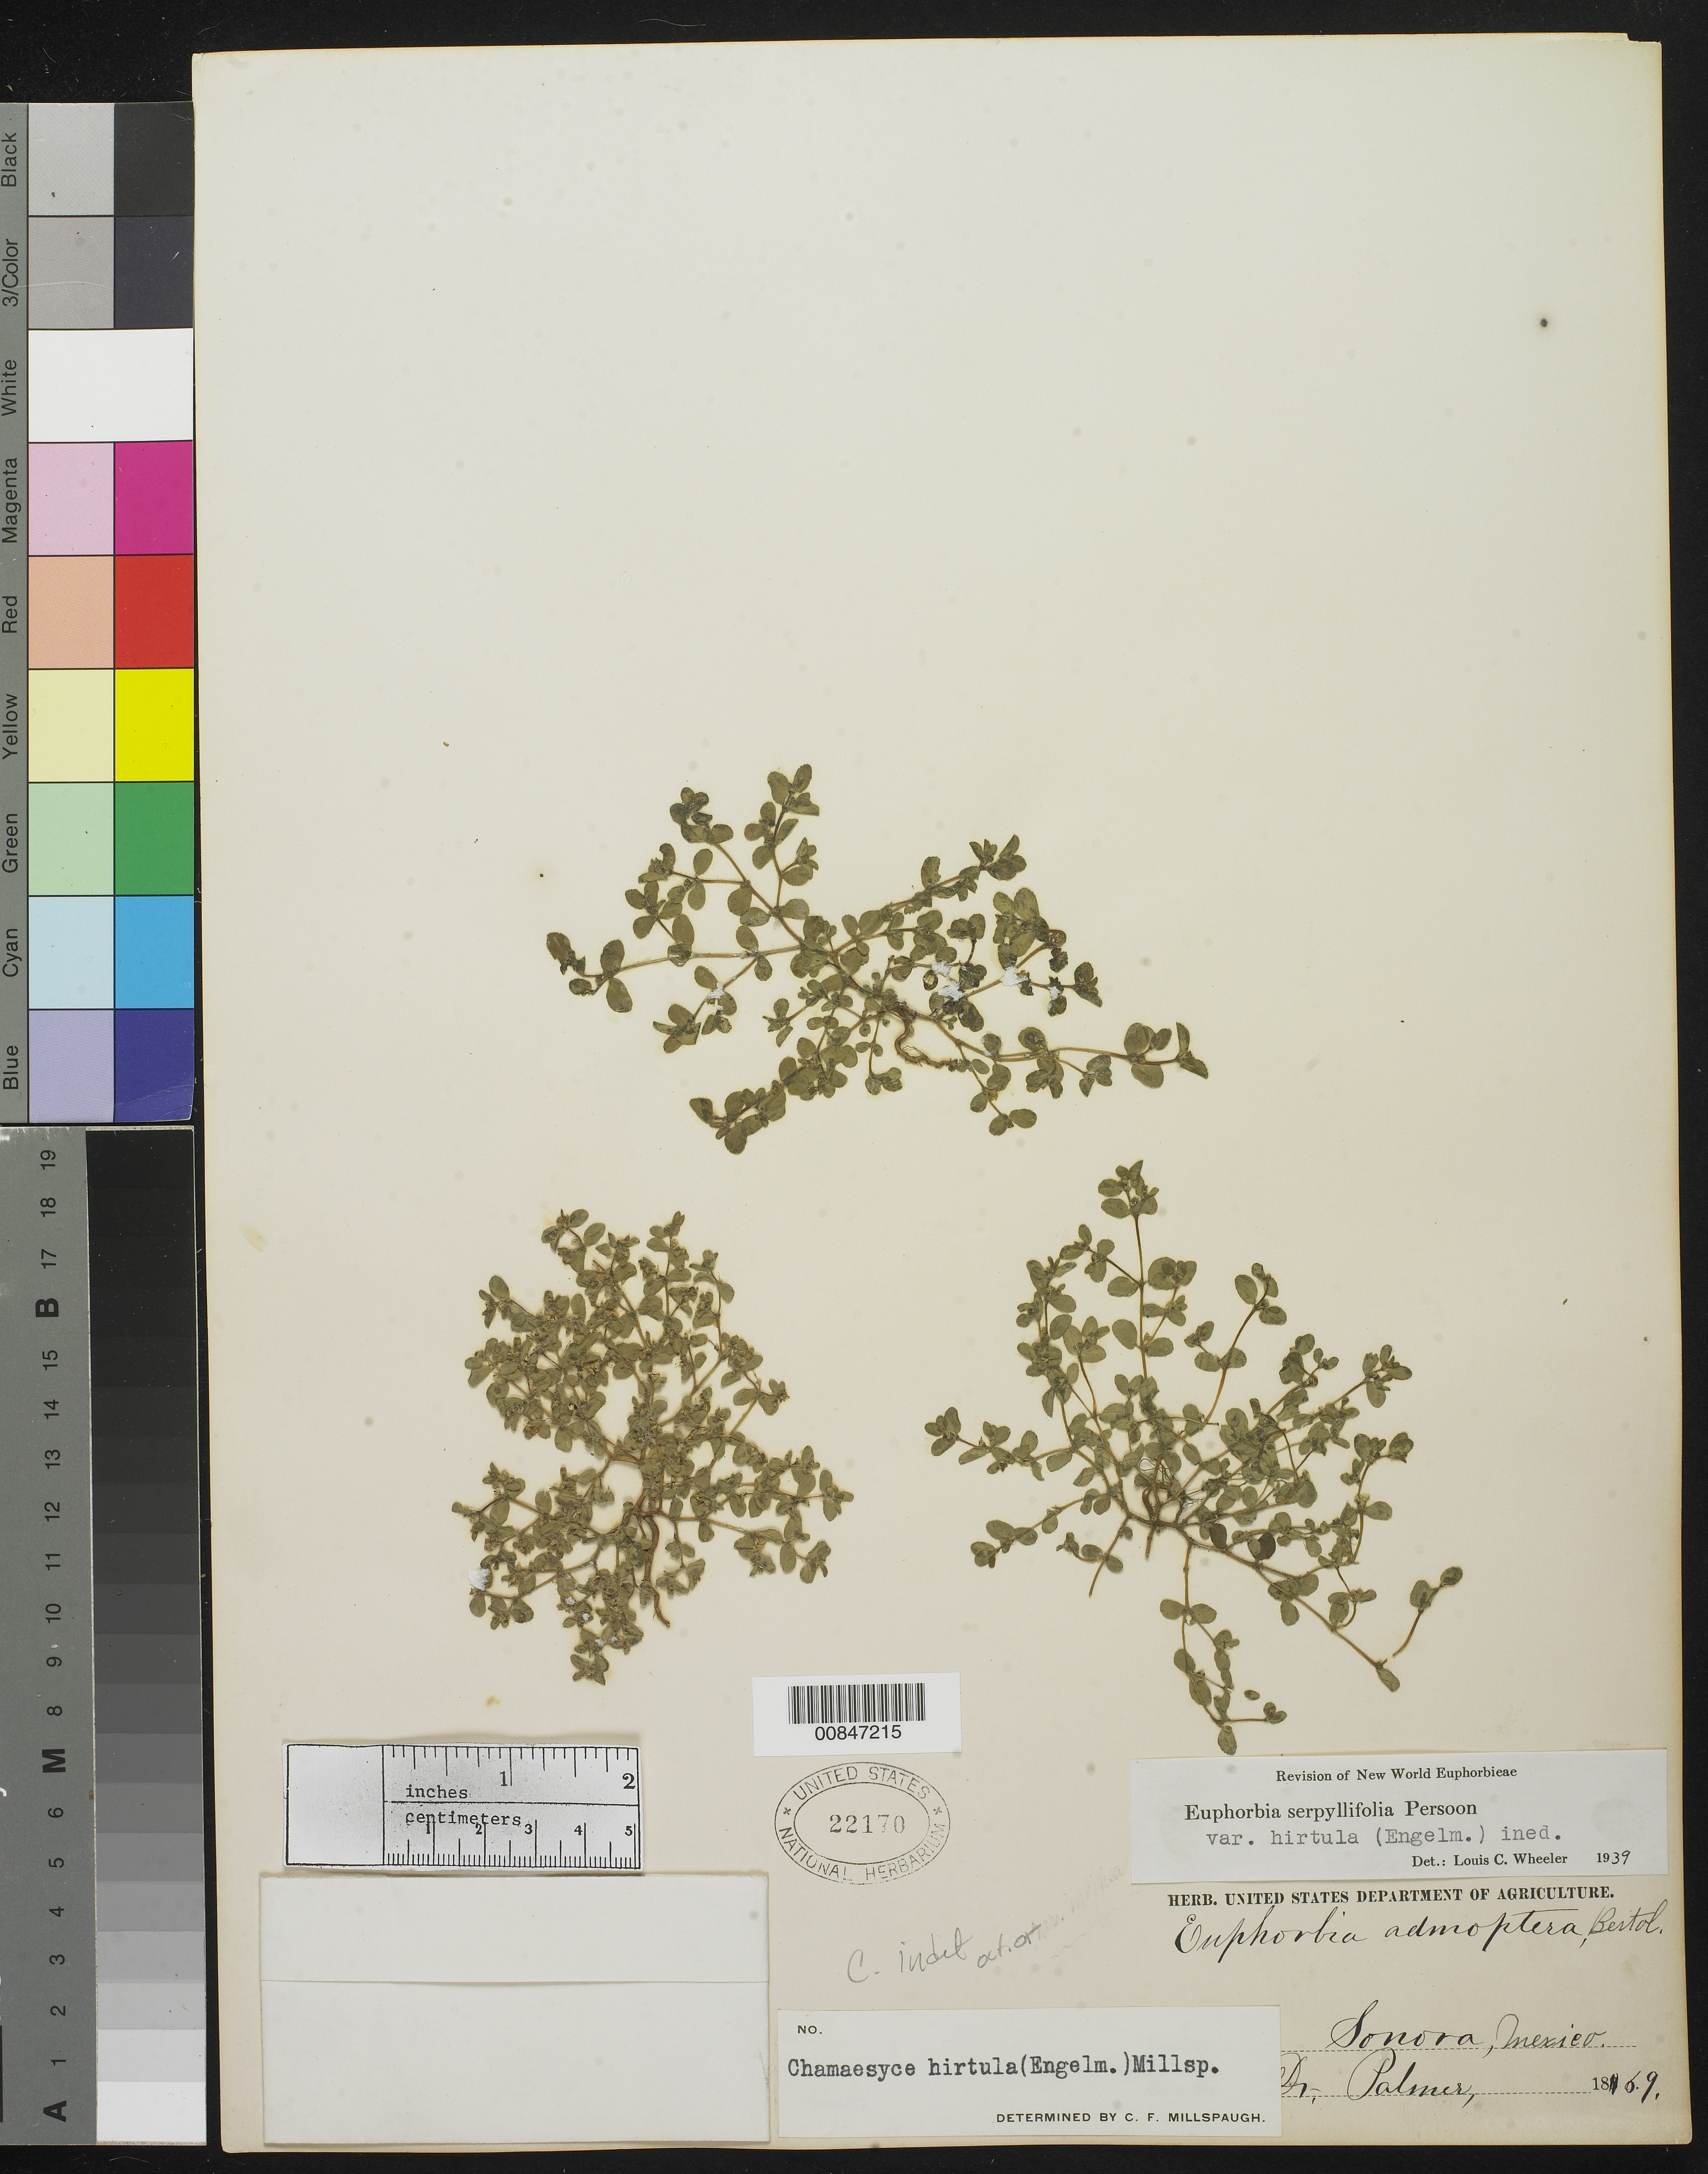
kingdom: Plantae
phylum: Tracheophyta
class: Magnoliopsida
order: Malpighiales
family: Euphorbiaceae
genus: Euphorbia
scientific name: Euphorbia sp.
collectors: E. Palmer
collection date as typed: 1869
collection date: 1869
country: Mexico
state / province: Sonora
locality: Sonora.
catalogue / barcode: US 22170